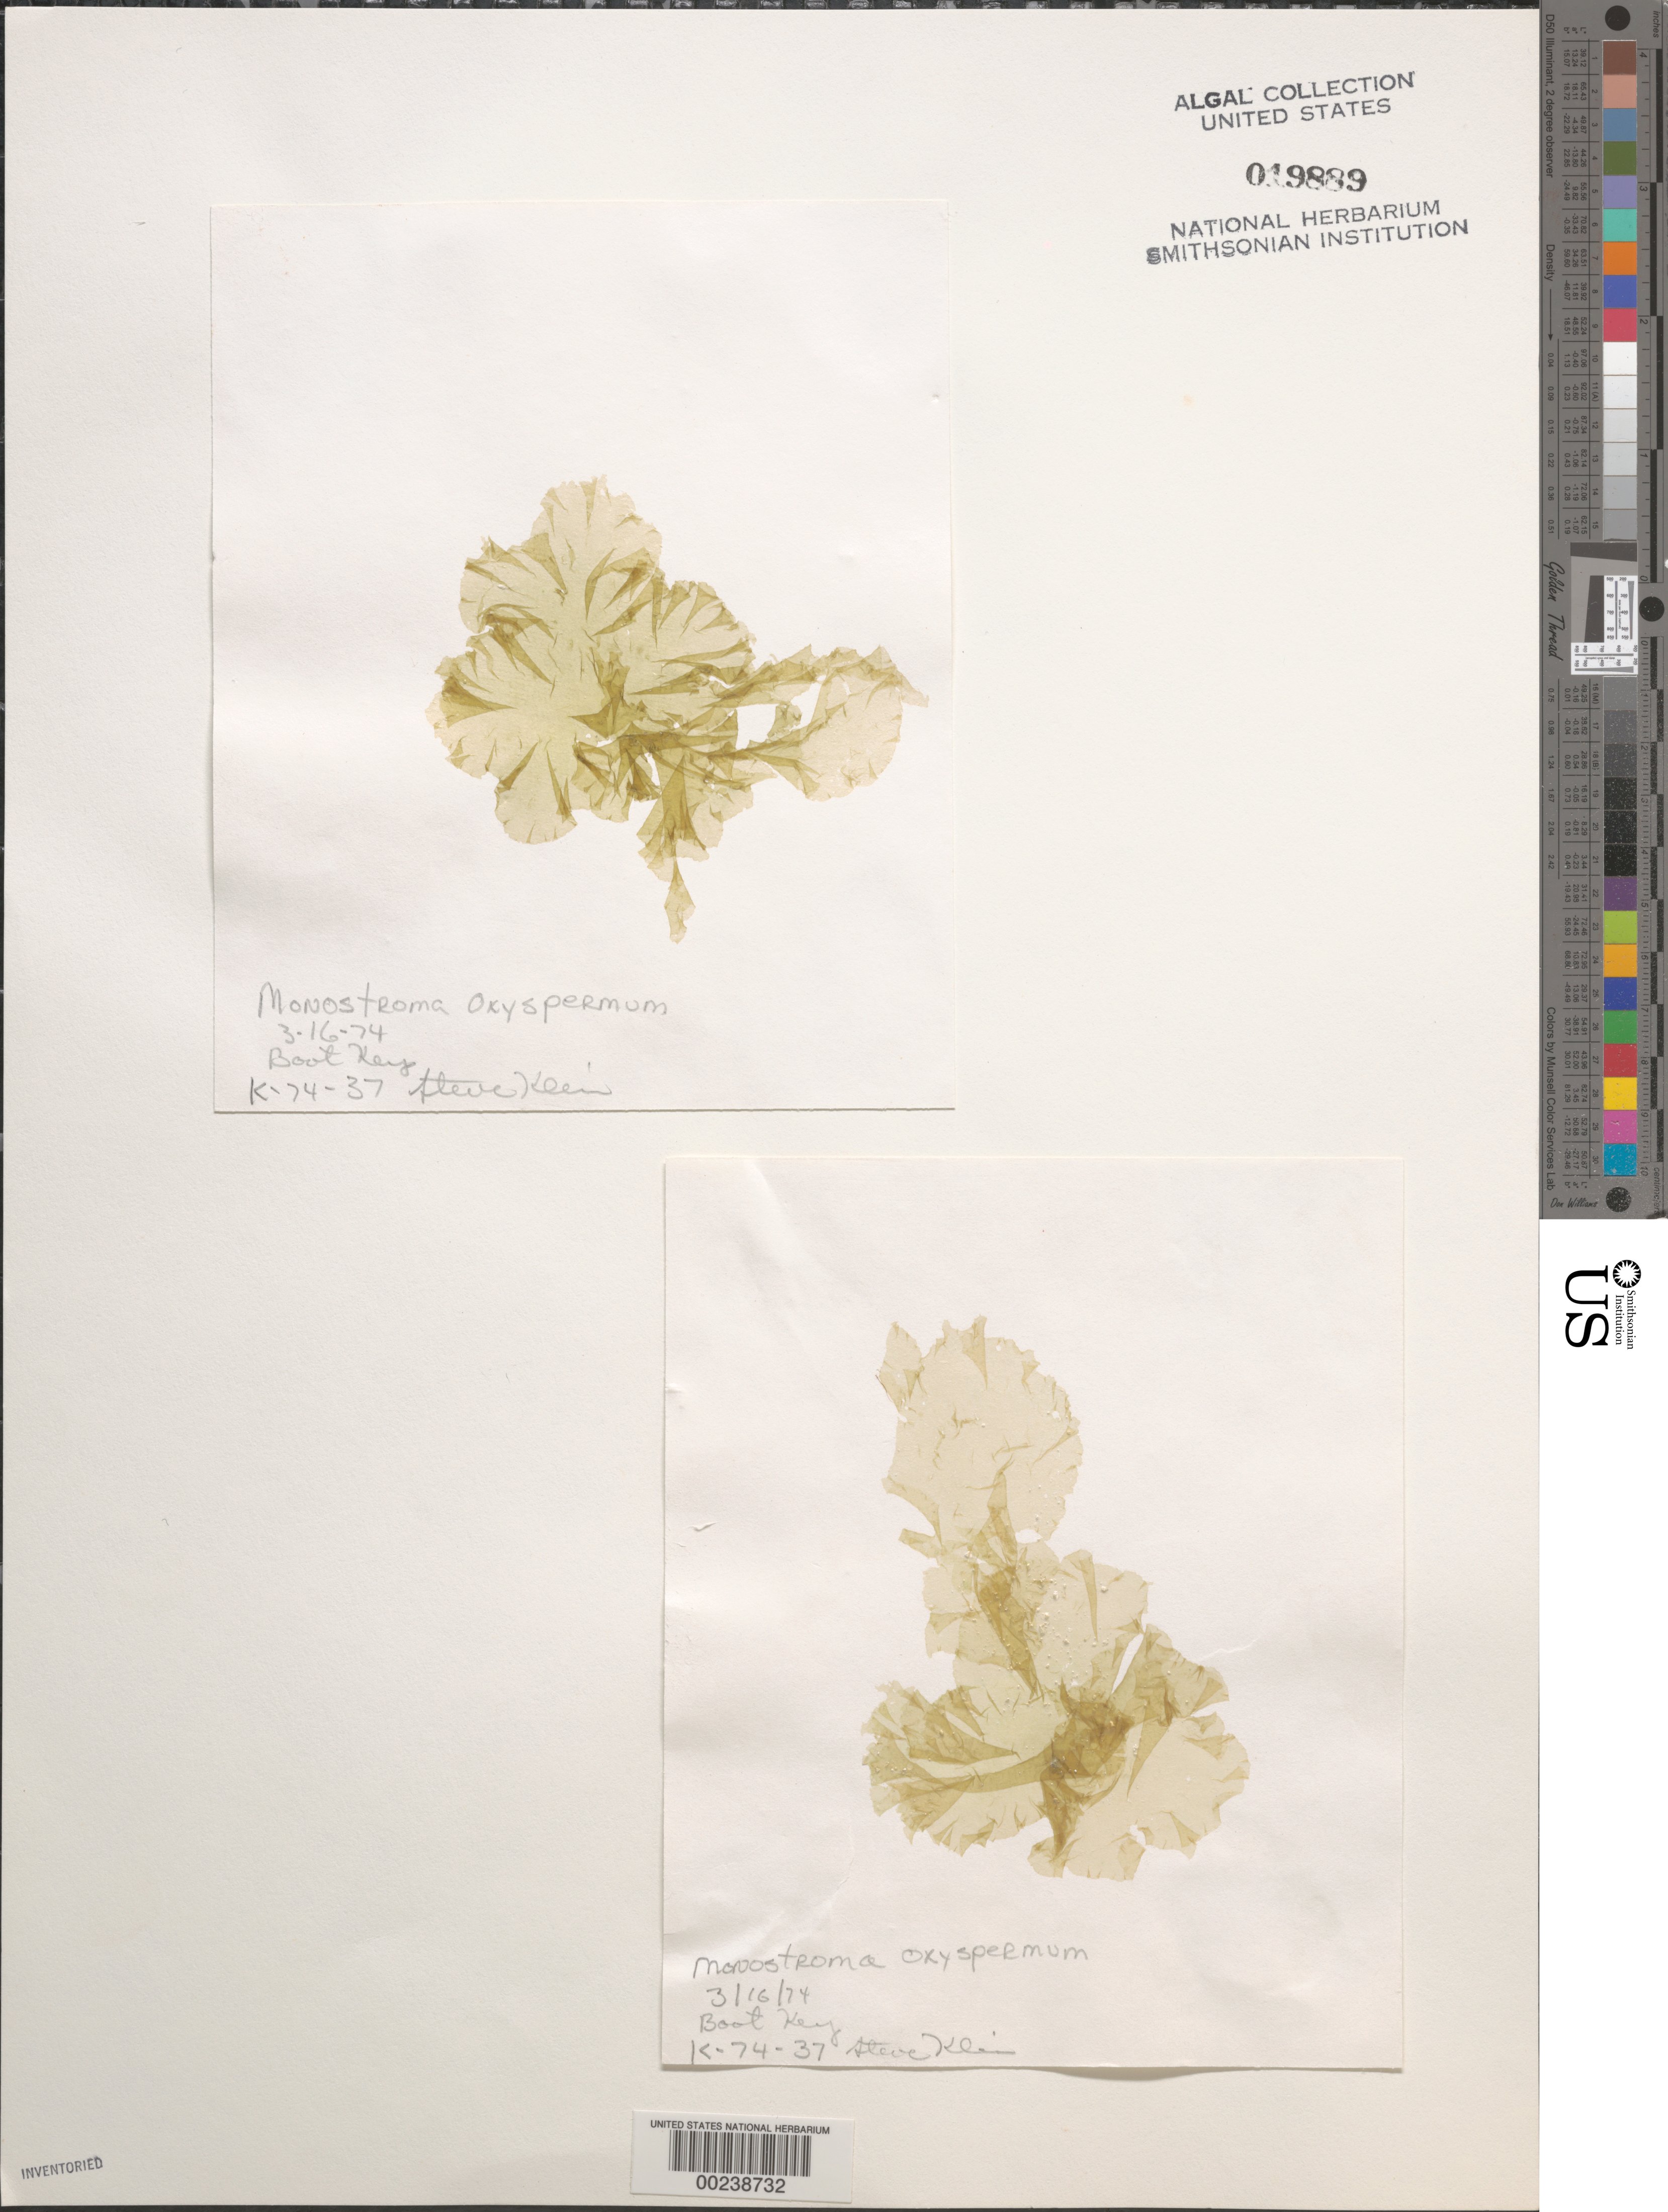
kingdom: Plantae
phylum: Chlorophyta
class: Ulvophyceae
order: Ulvales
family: Gayraliaceae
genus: Gayralia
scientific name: Gayralia oxysperma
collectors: S. Klein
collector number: K-74-37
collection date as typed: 16 Mar 1974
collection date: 1974-03-16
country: United States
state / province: Florida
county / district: Monroe County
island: Boot Key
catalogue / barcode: US 19889